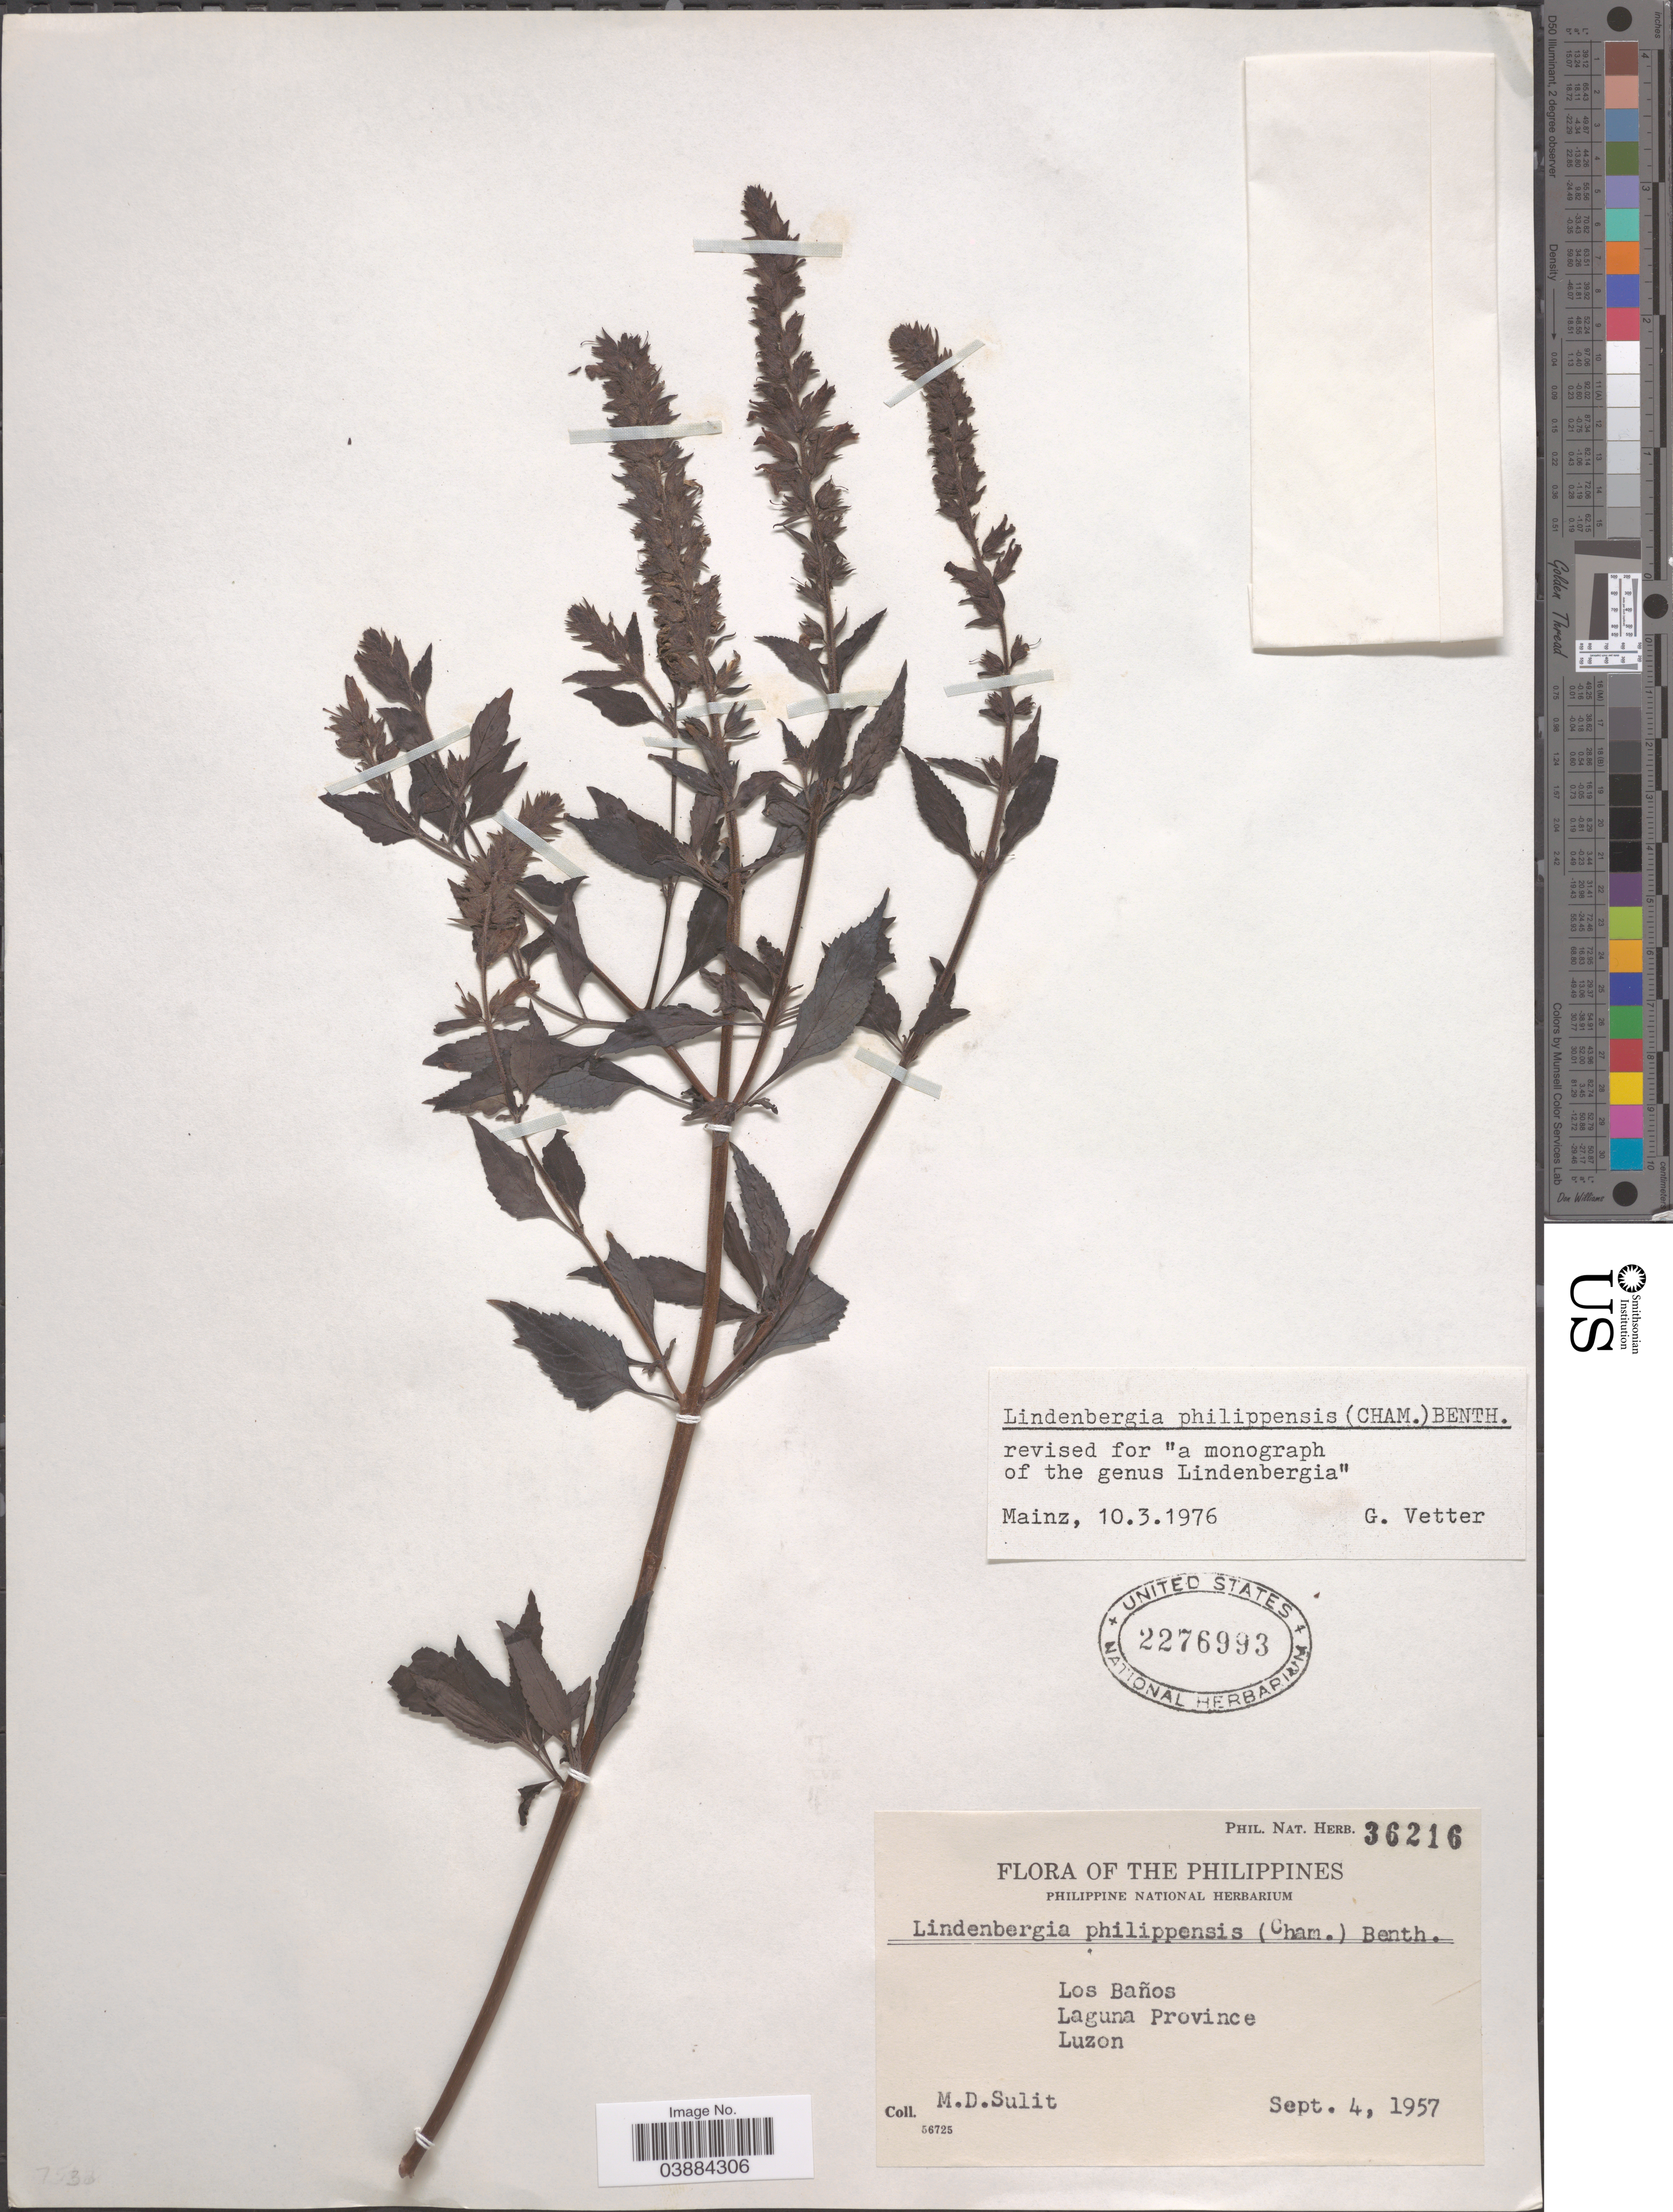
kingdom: Plantae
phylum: Tracheophyta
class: Magnoliopsida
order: Lamiales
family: Orobanchaceae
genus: Lindenbergia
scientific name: Lindenbergia philippensis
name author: (Cham. & Schltdl.) Benth.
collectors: M. Sulit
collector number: Phil. Nat. Herb. 36216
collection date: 1957-09-04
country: Philippines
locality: Los Baños. Laguna Province. Luzon.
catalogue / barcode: US 2276993